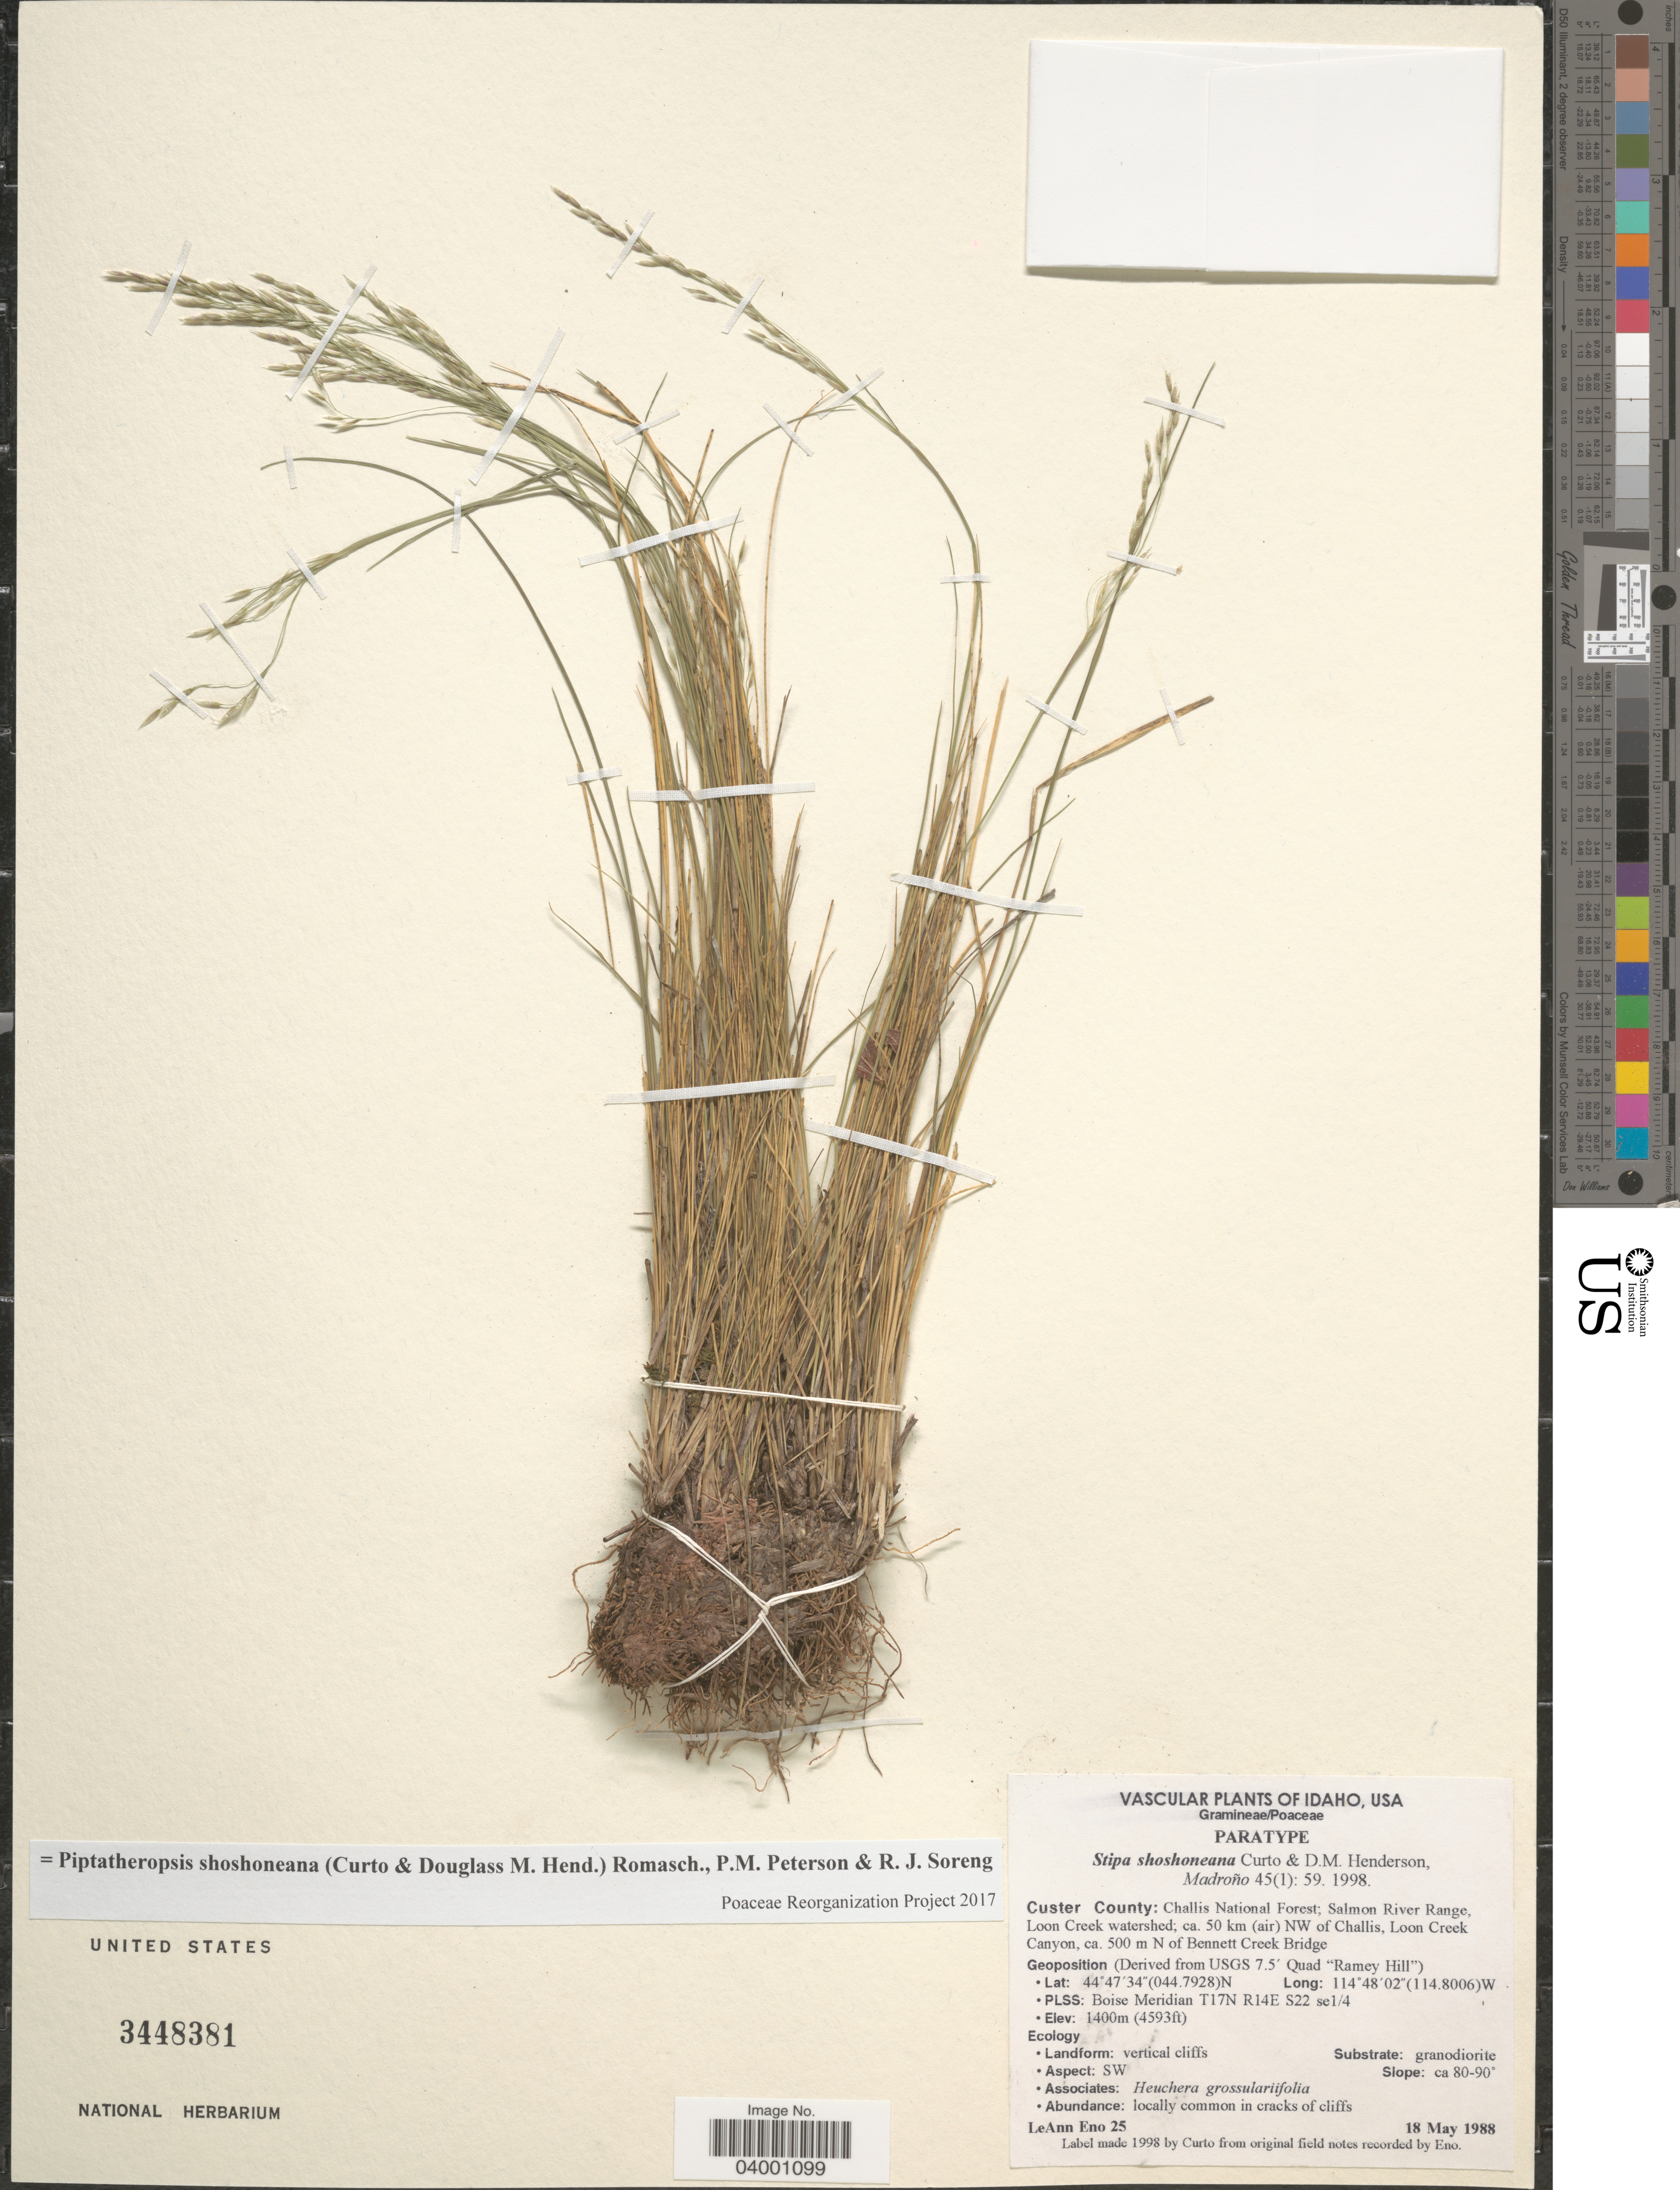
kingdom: Plantae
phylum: Tracheophyta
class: Liliopsida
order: Poales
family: Poaceae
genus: Piptatheropsis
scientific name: Piptatheropsis shoshoneana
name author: (Curto & Douglass M. Hend.) Romasch. et al.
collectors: L. Eno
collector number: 25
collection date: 1988-05-18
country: United States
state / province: Idaho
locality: Custer County: Challis National Forest; Salmon River Range, Loon Creek watershed; ca. 50 km (air) NW of Challis, Loon Creek Canyon, ca. 500 m N of Bennett Creek Bridge. Geoposition (Derived from USGS 7.5' Quad "Ramey Hill"). PLSS: Boise Meridian T17N R14E S22 se1/4. Landform: vertical cliffs. Aspect: SW. Slope: ca 80-90°.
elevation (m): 1400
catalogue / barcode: US 3448381